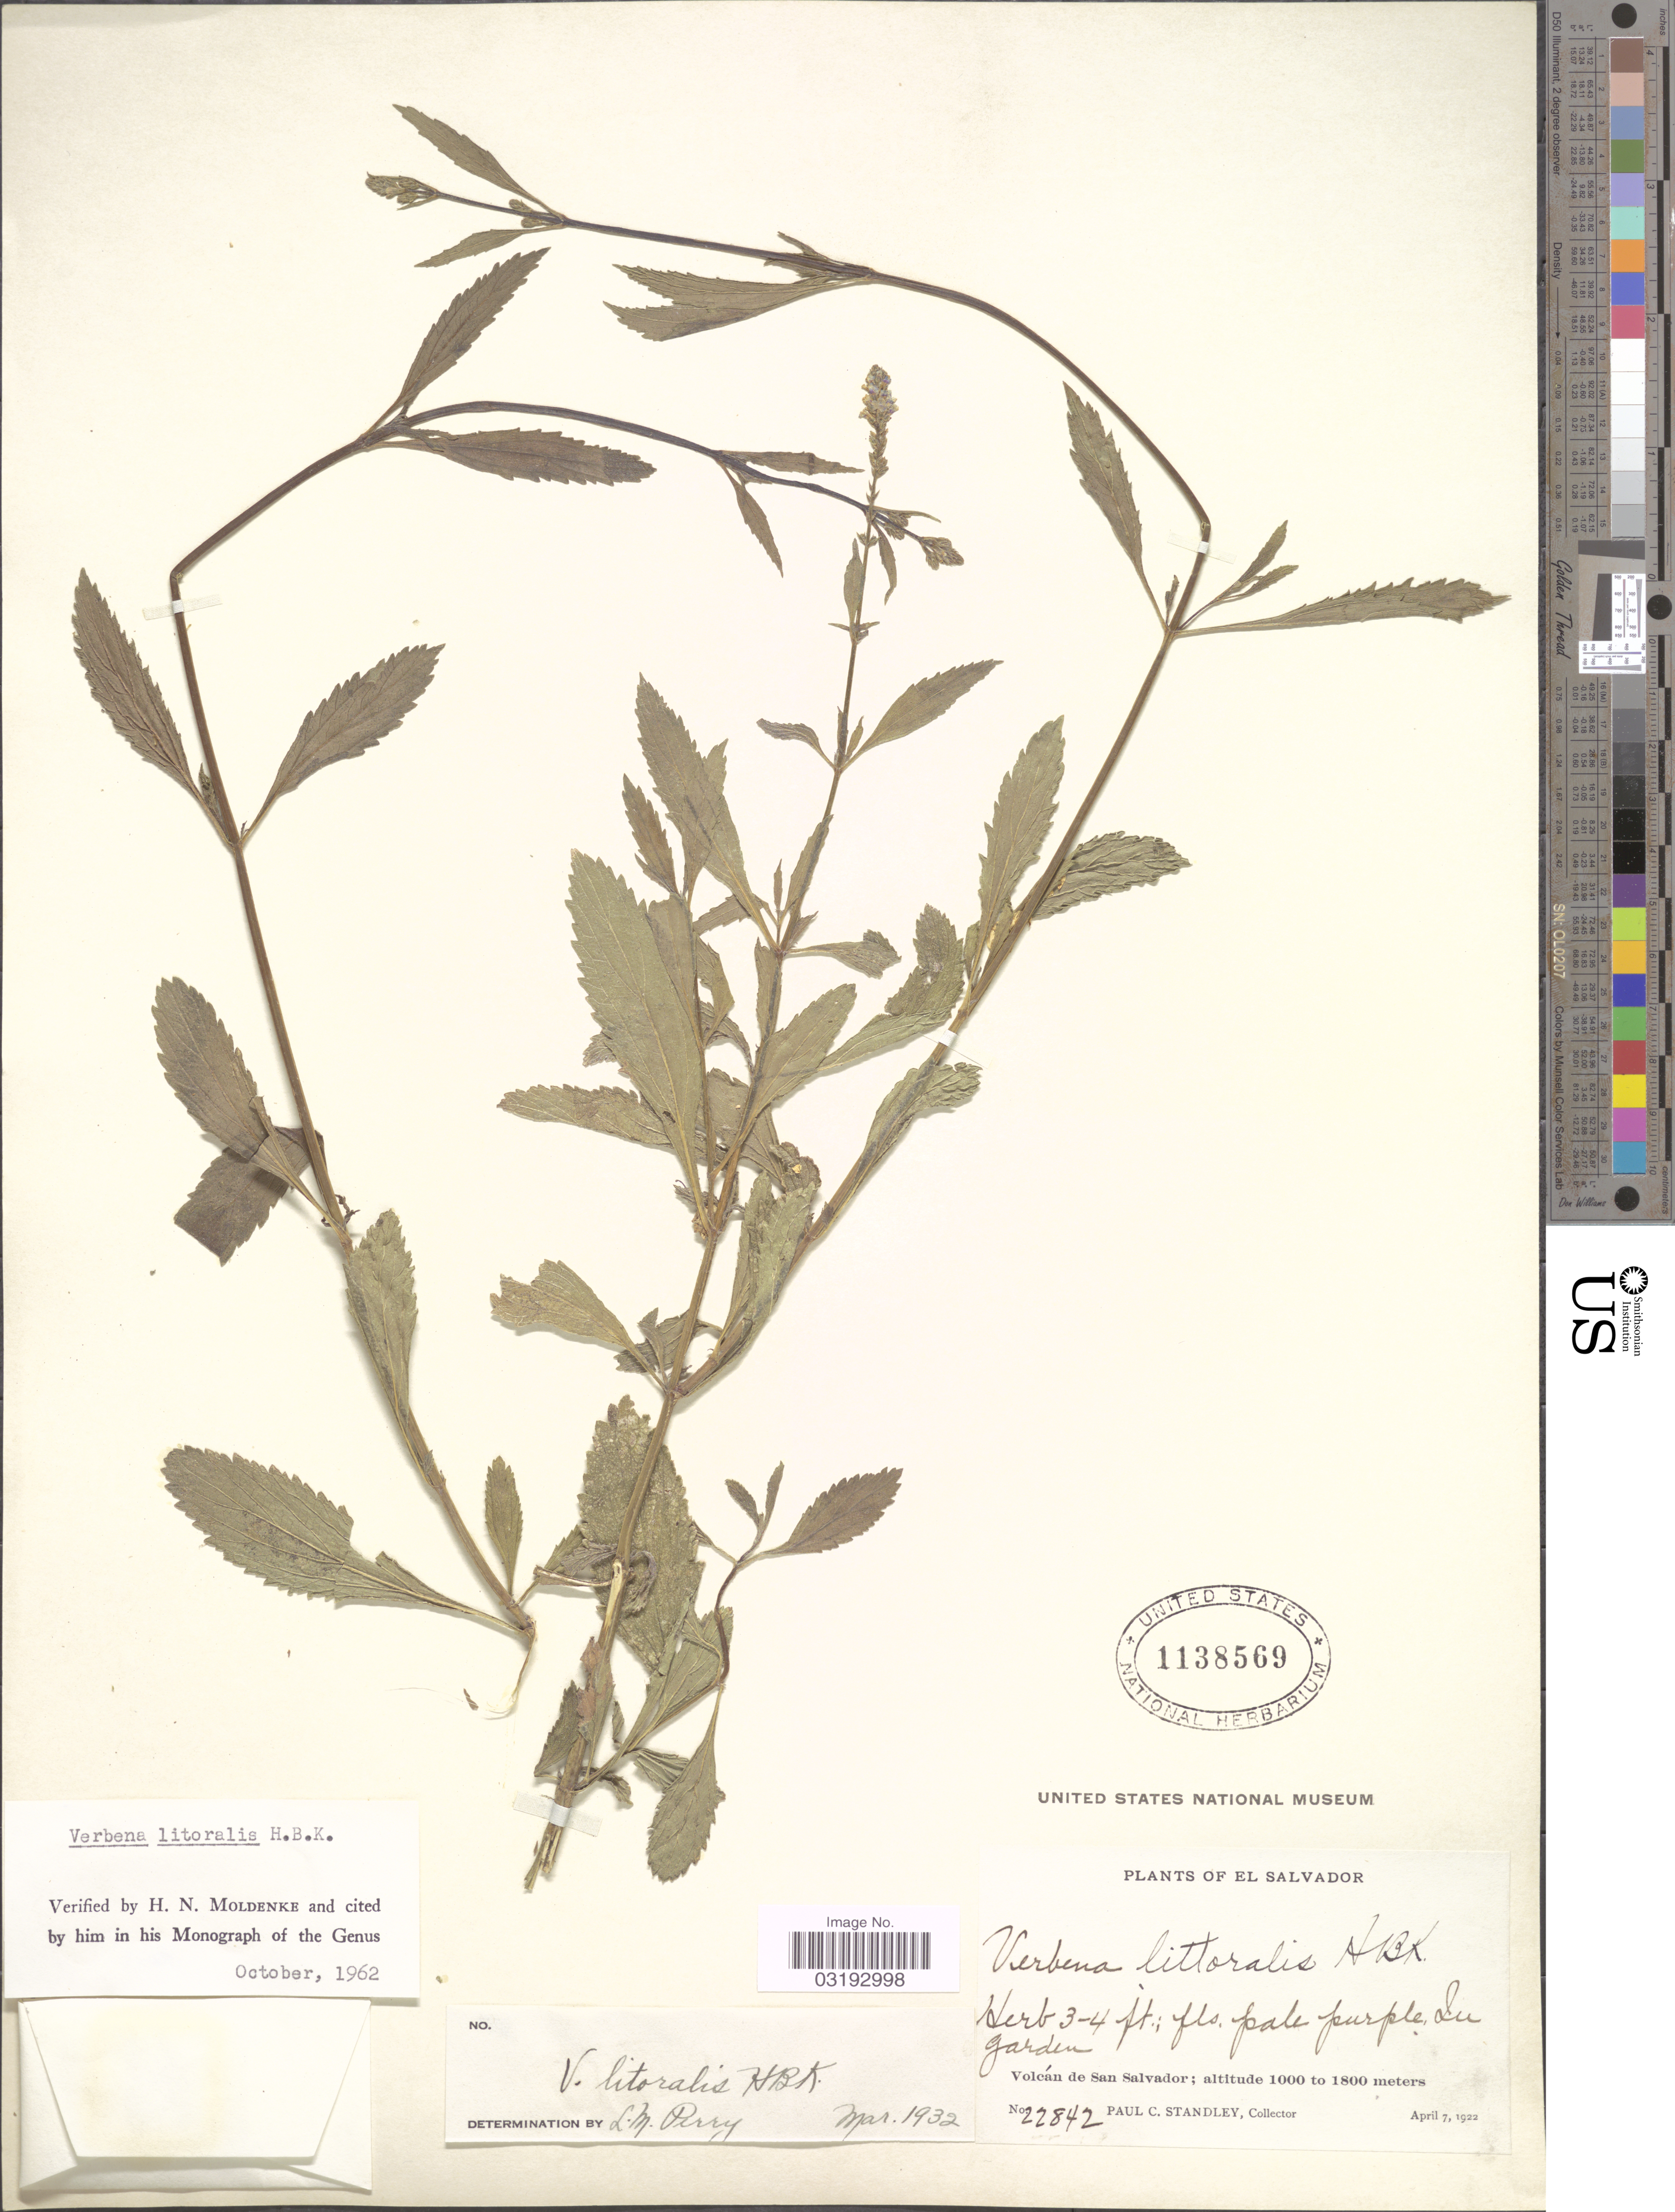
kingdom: Plantae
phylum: Tracheophyta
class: Magnoliopsida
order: Lamiales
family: Verbenaceae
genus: Verbena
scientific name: Verbena litoralis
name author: Kunth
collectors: P. C. Standley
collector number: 22842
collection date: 1922-04-07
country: El Salvador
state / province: San Salvador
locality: Volcán de San Salvador.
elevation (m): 1000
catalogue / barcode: US 1138569